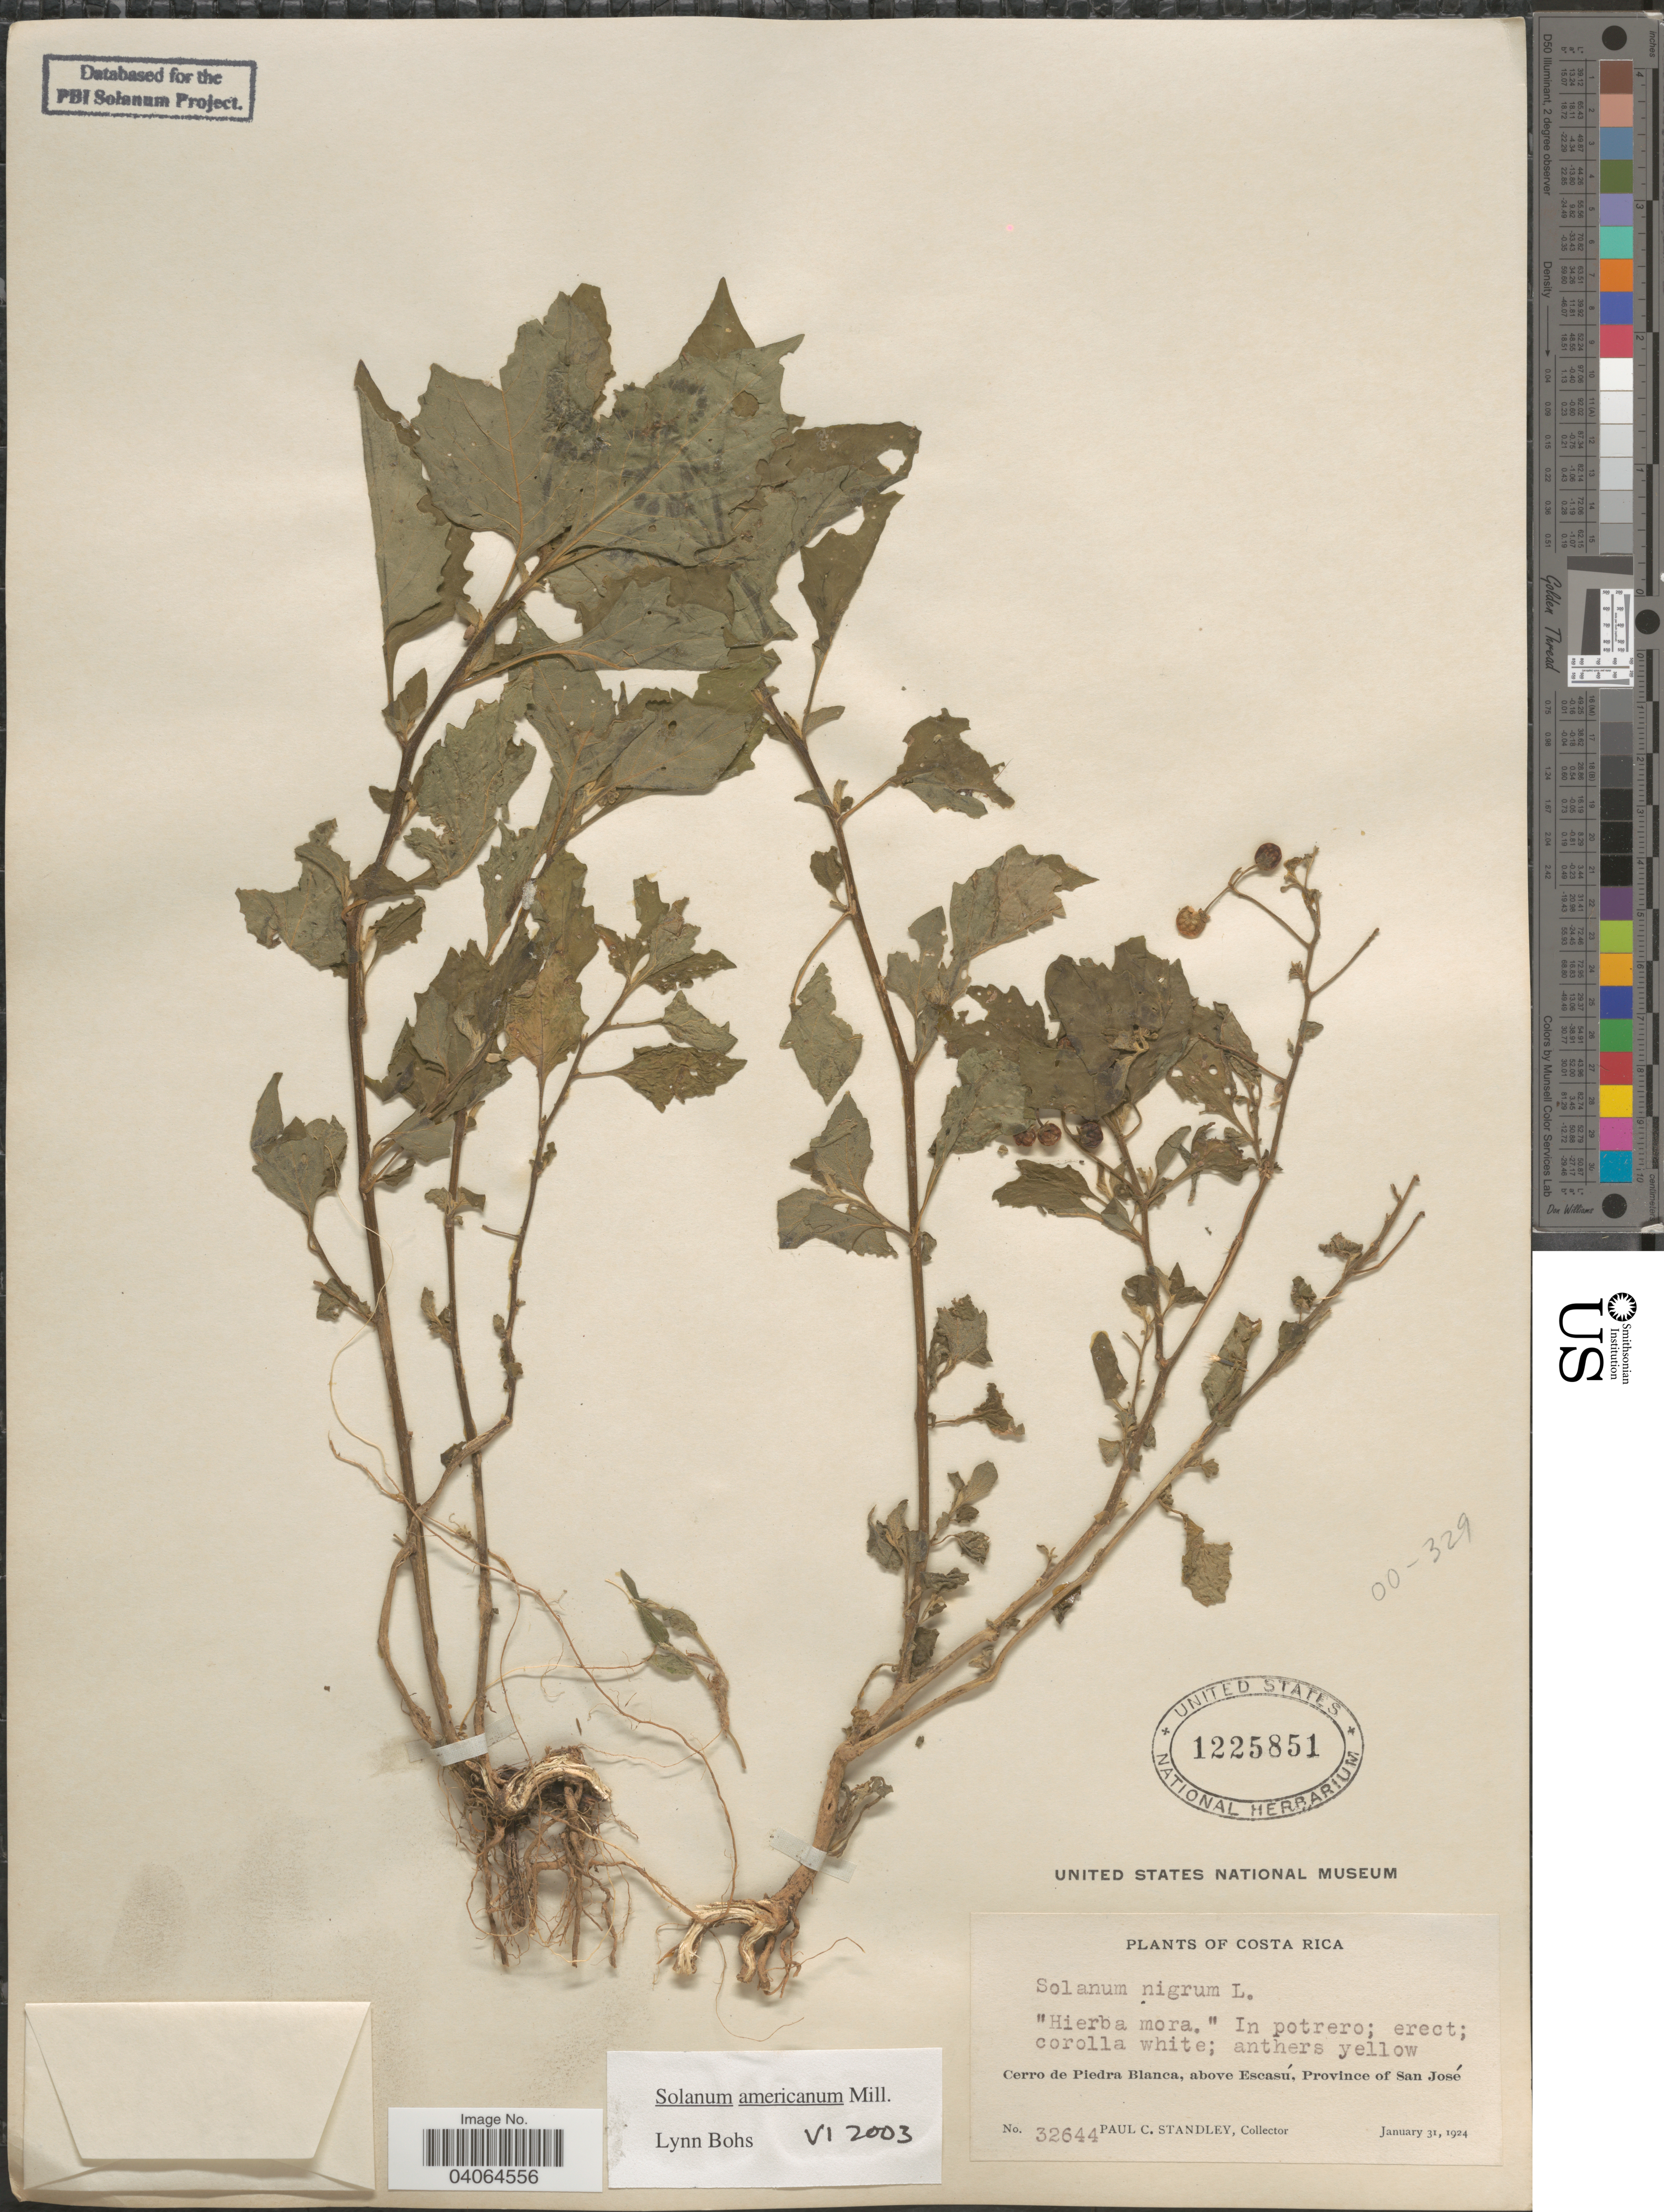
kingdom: Plantae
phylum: Tracheophyta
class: Magnoliopsida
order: Solanales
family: Solanaceae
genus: Solanum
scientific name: Solanum americanum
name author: Mill.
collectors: P. C. Standley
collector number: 32644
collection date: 1924-01-31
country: Costa Rica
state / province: San José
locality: Cerro de Piedra Blanca, above Escasú.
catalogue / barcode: US 1225851